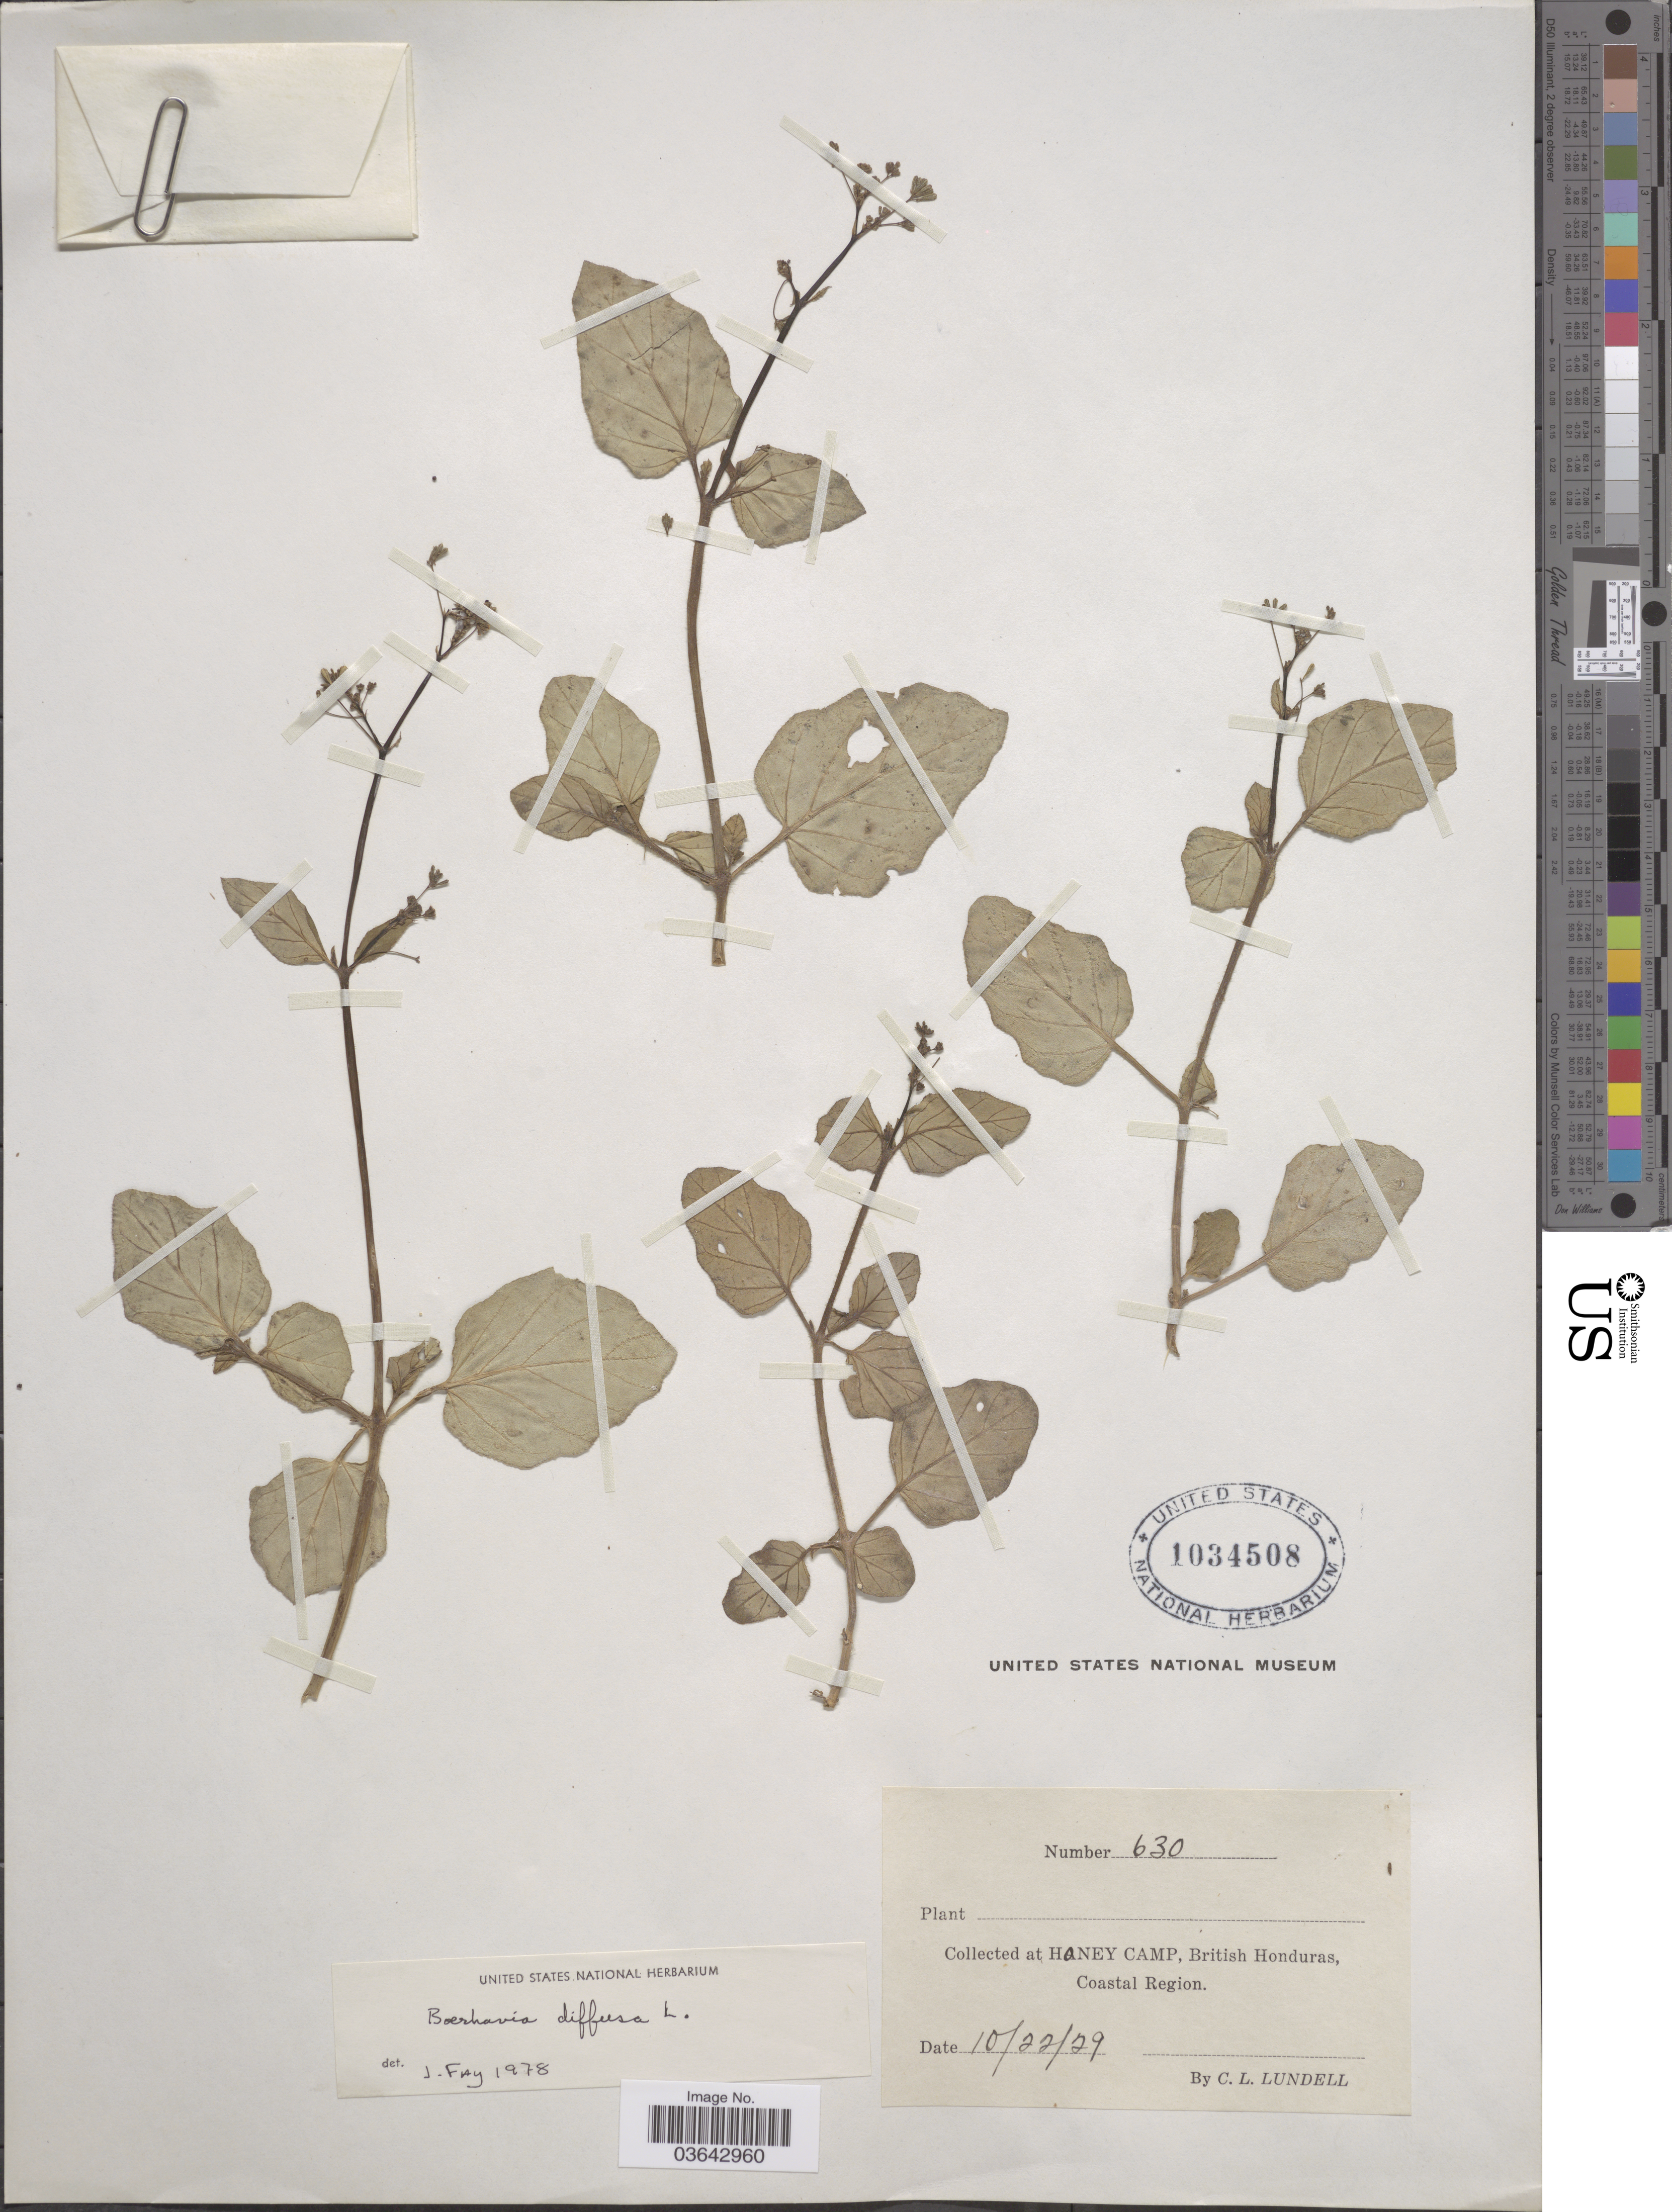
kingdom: Plantae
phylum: Tracheophyta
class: Magnoliopsida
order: Caryophyllales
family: Nyctaginaceae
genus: Boerhavia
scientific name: Boerhavia diffusa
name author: L.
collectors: C. L. Lundell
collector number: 630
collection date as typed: Transcribed d/m/y: 22/10/29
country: Belize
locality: Honey Camp, British Honduras, Coastal Region.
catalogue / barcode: US 1034508